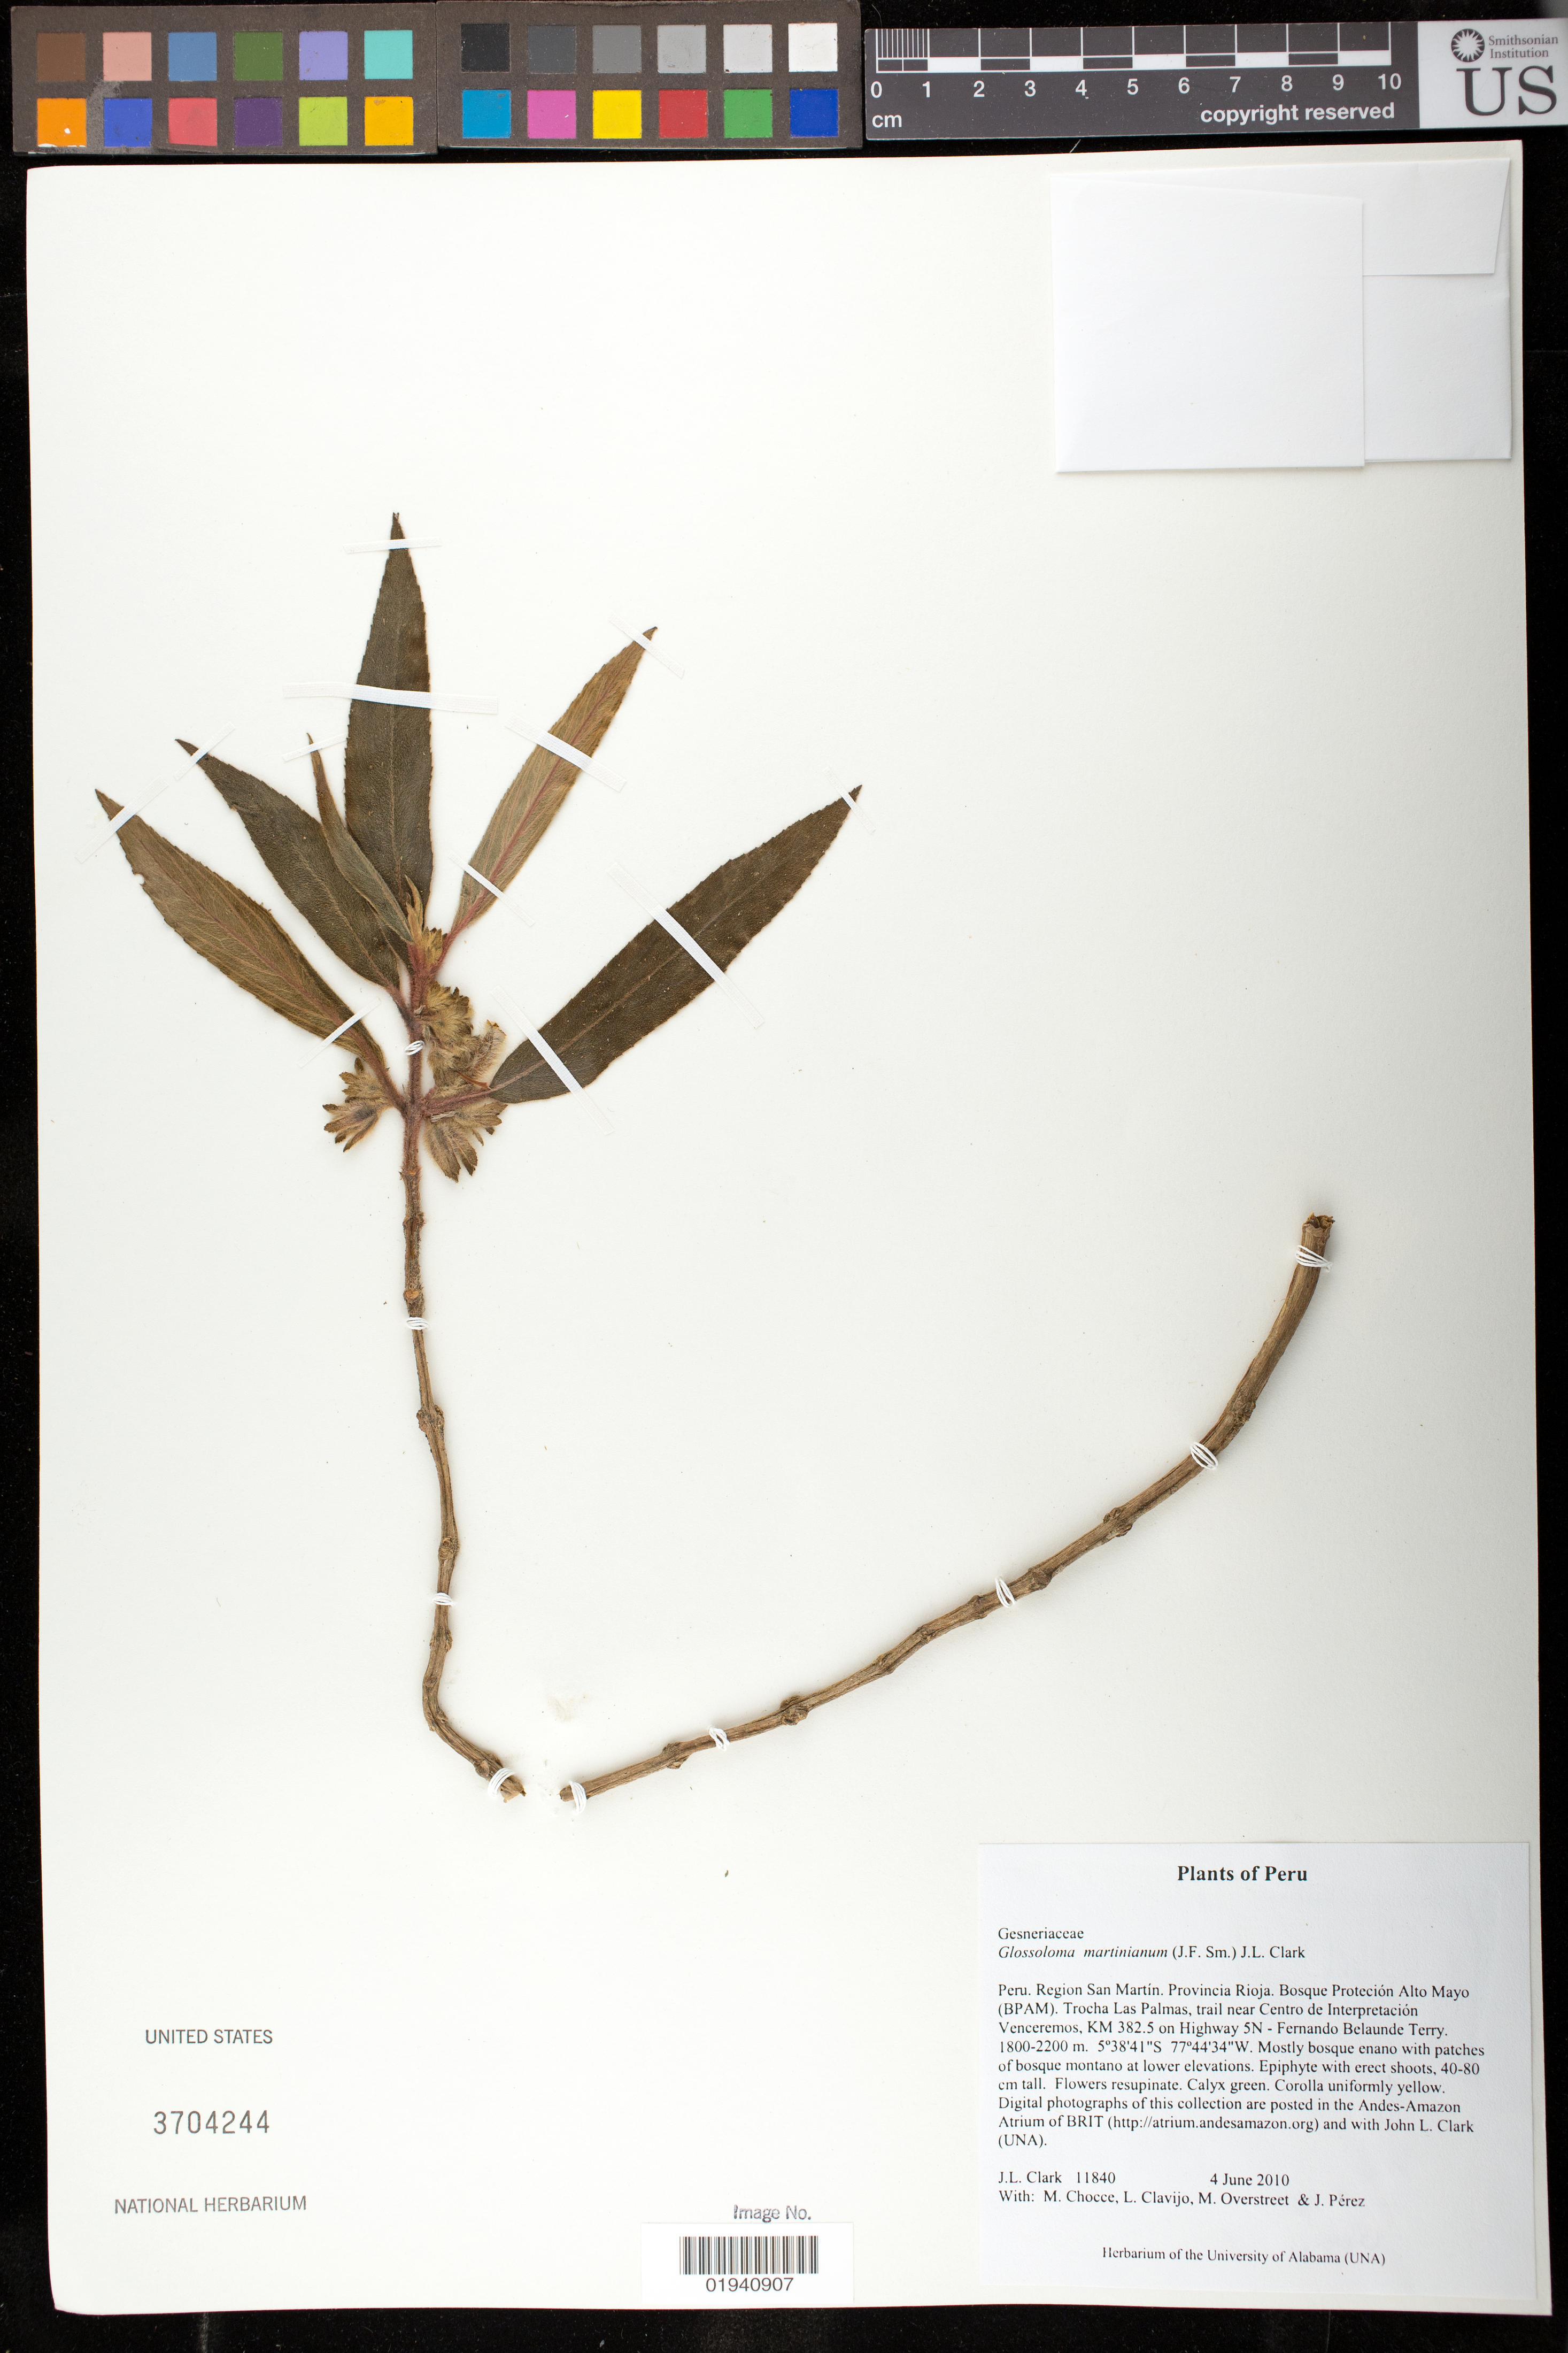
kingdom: Plantae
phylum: Tracheophyta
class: Magnoliopsida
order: Lamiales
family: Gesneriaceae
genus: Glossoloma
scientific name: Glossoloma martinianum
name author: (J.F. Sm.) J.L. Clark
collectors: J. L. Clark, M. Chocce, L. Clavijo, M. Overstreet & J. Perez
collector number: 11840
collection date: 2010-06-04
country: Peru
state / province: San Martín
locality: Peru. Region San Martin. Provincia Rioja. Bosque Protecion Alto Mayo (BPAM). Trocha Las Palmas, trail near Centro de Interpretacion Venceremos, KM 382.5 on Highway 5N - Fernando Belaunde Terry.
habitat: Mostly bosque enano with patches of bosque montano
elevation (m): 1800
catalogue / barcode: US 3704244